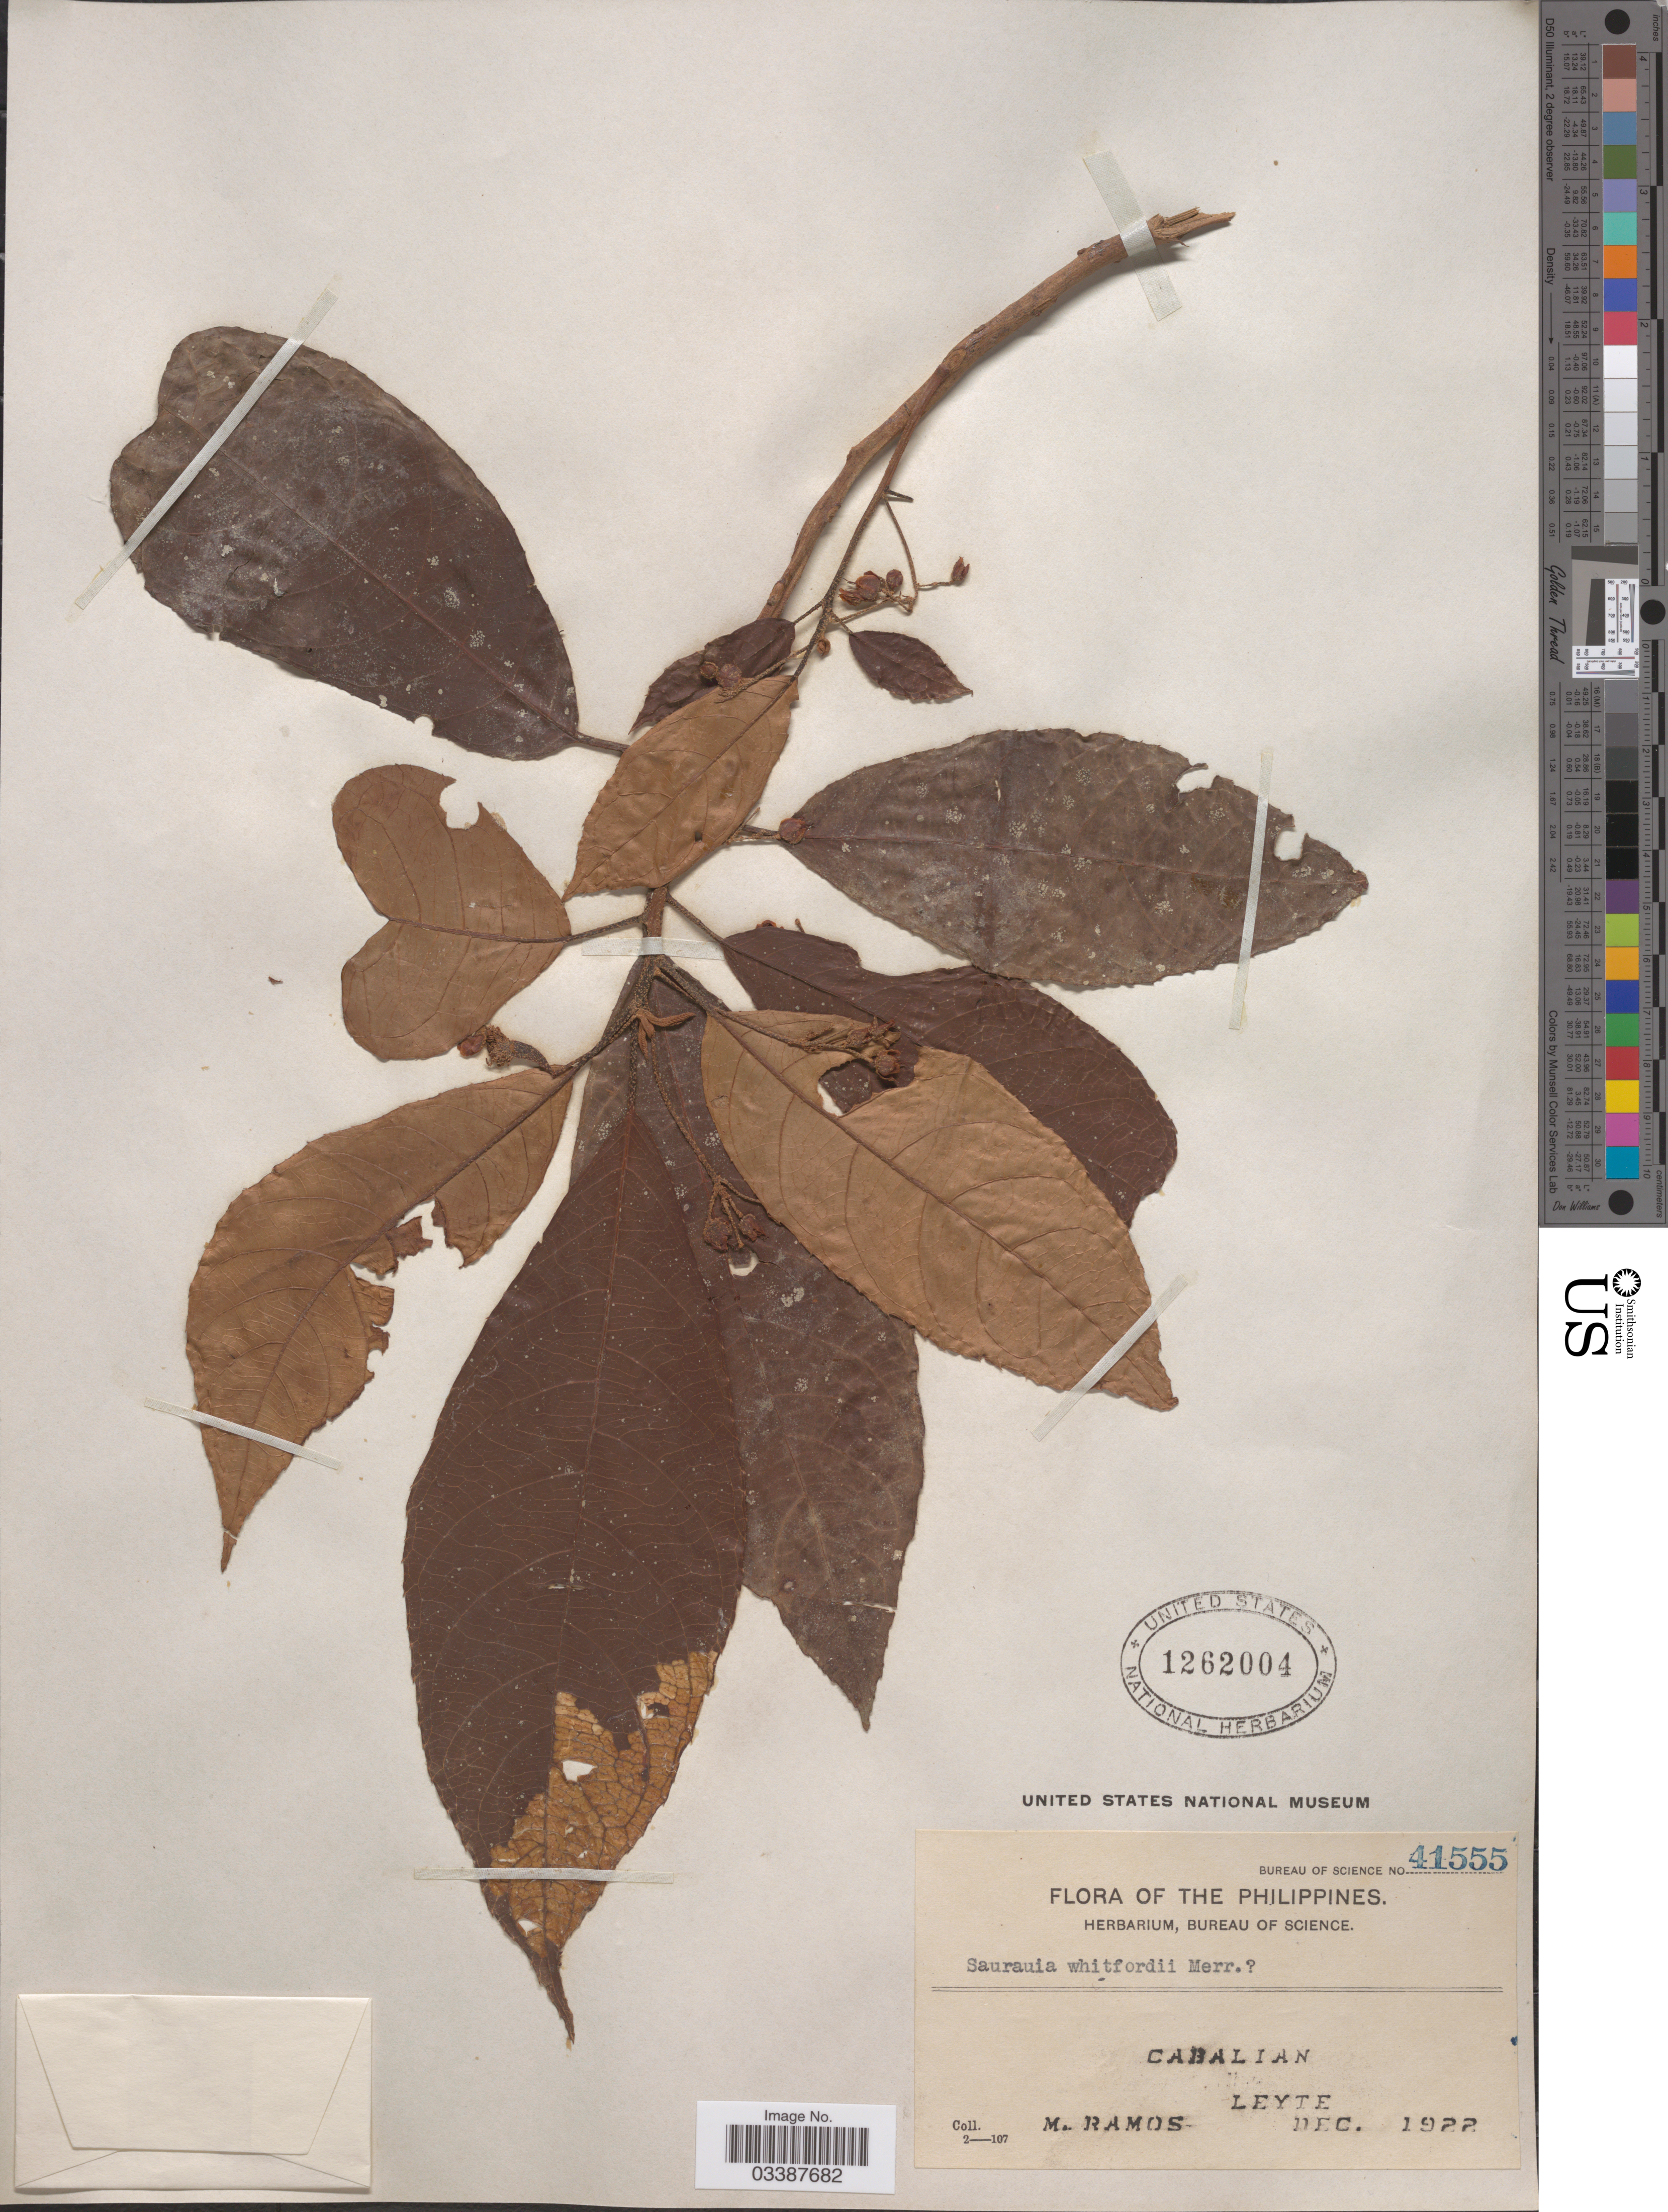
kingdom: Plantae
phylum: Tracheophyta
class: Magnoliopsida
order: Ericales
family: Actinidiaceae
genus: Saurauia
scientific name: Saurauia whitfordii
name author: Merr.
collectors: M. Ramos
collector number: Bureau of Science 41555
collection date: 1922-12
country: Philippines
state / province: Eastern Visayas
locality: Cabalian, Leyte.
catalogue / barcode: US 1262004